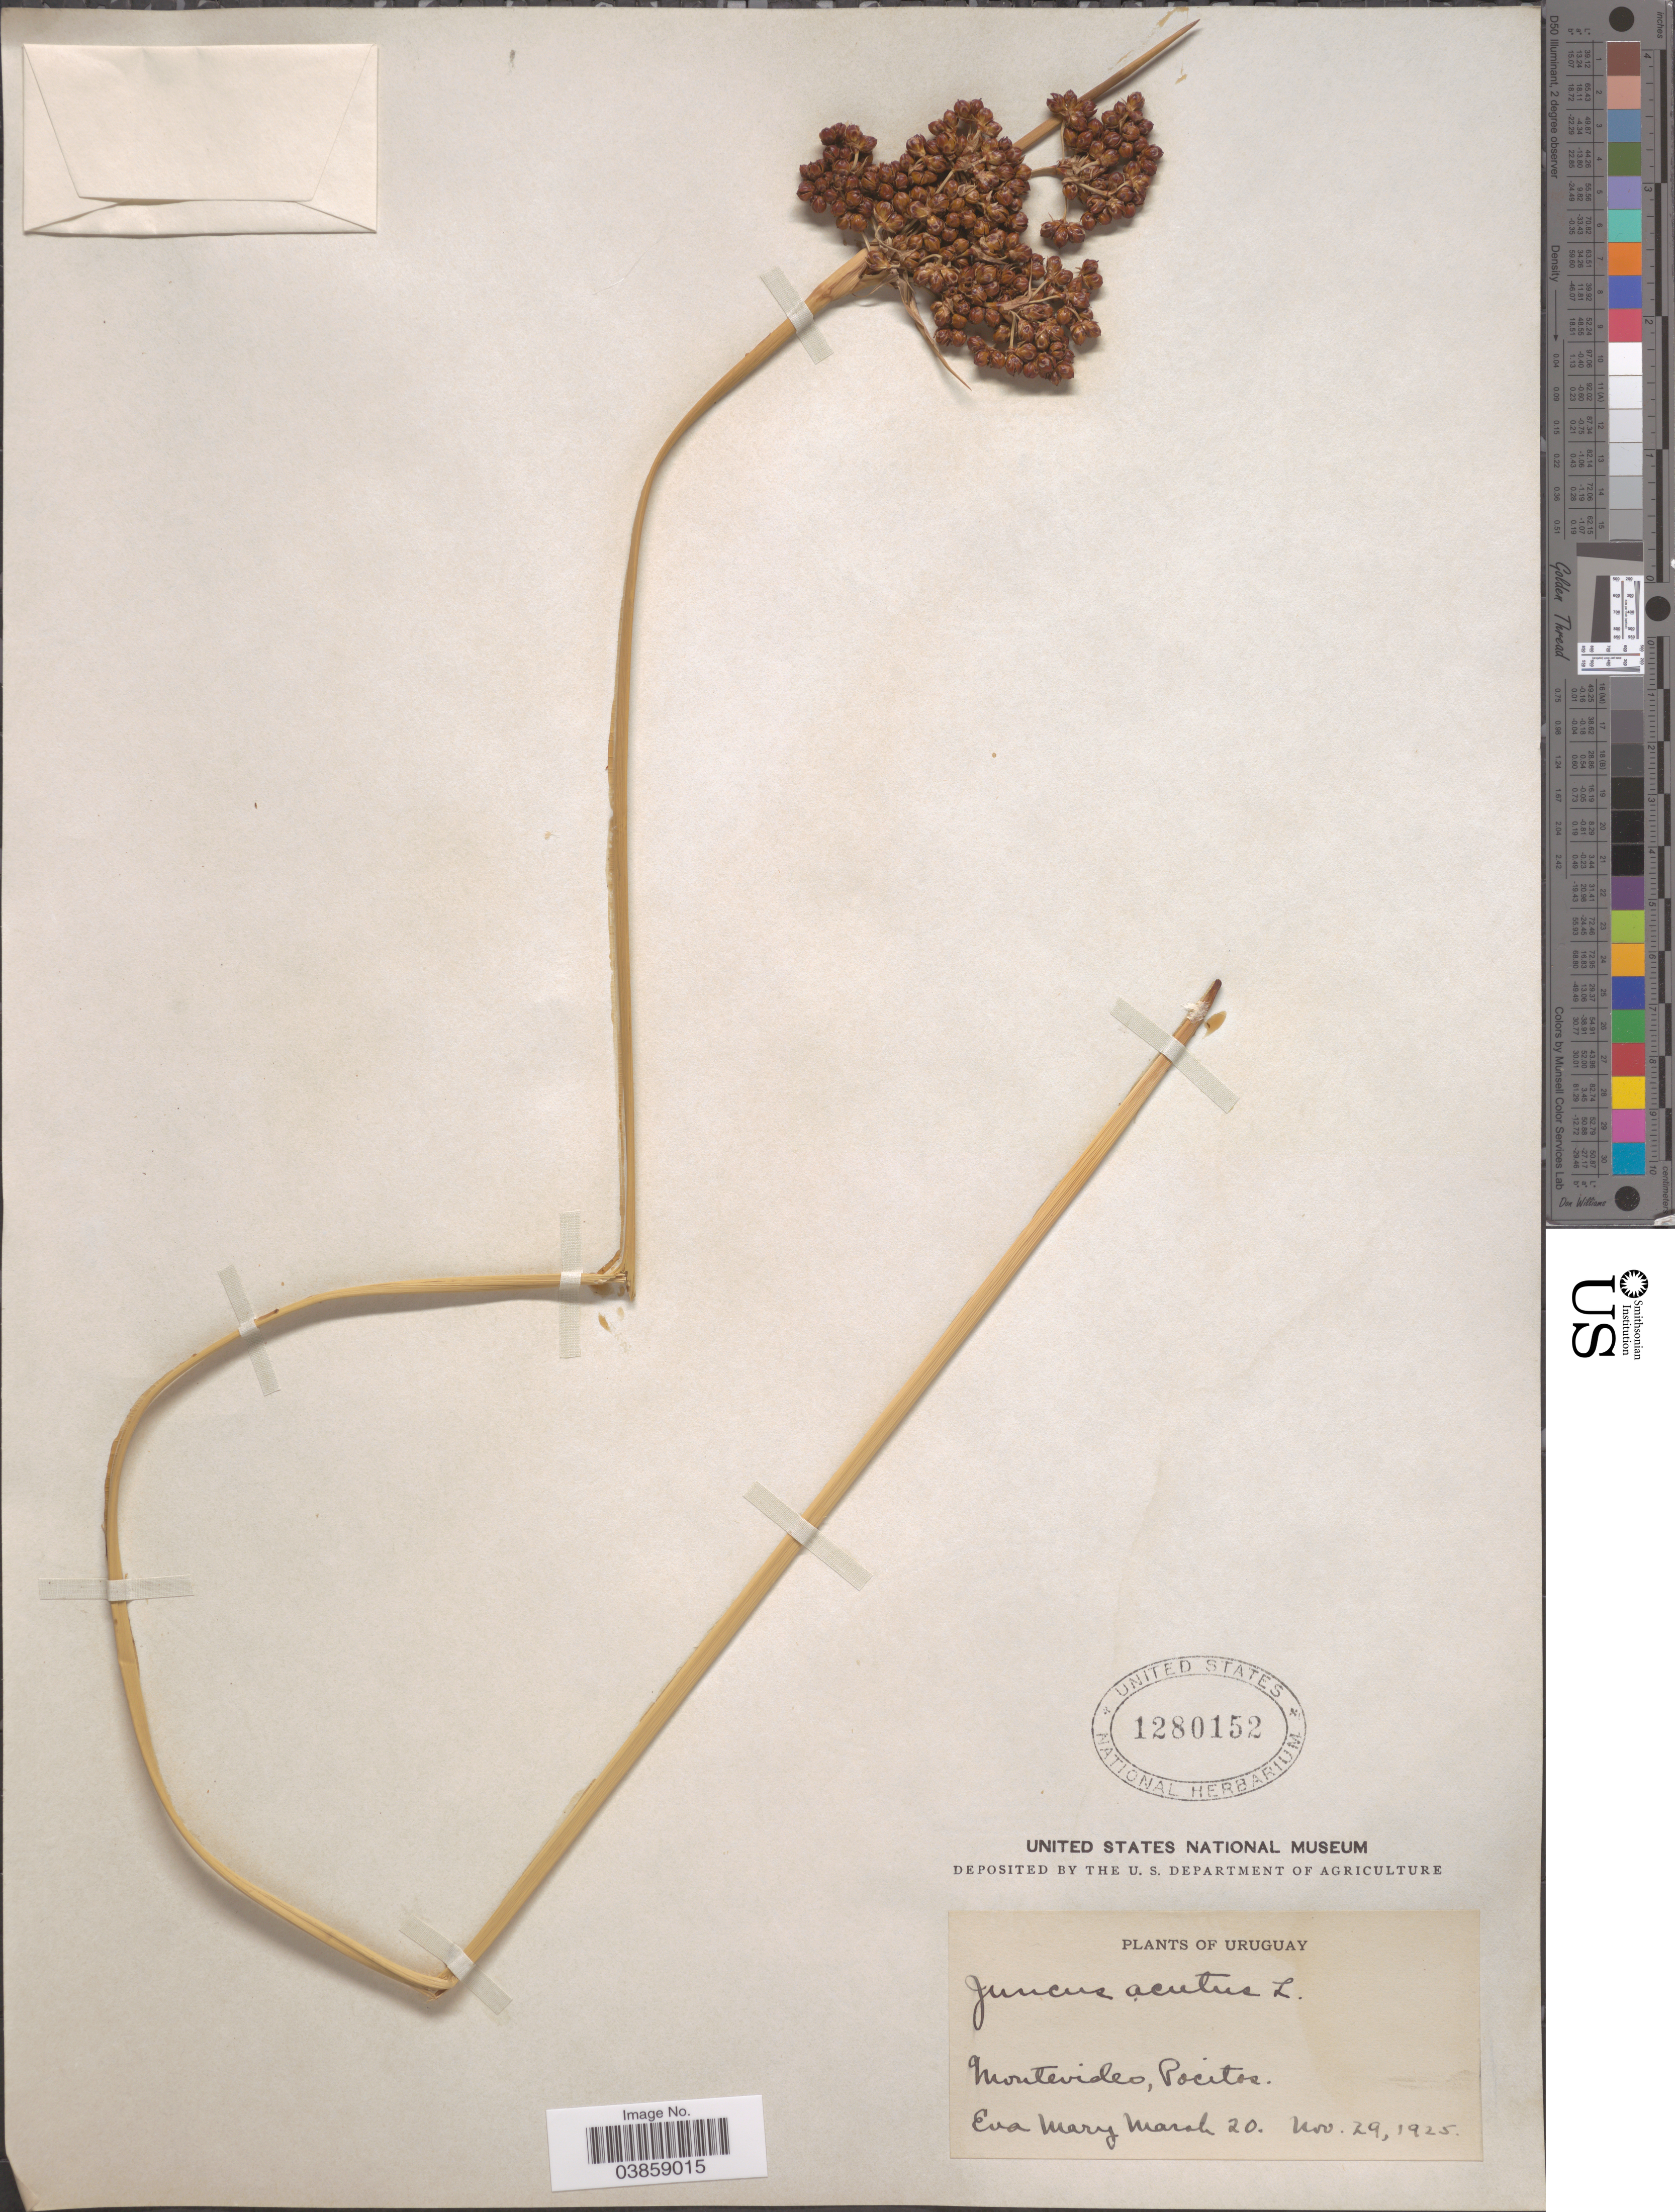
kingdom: Plantae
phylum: Tracheophyta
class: Liliopsida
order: Poales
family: Juncaceae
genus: Juncus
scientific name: Juncus acutus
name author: L.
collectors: E. Marsh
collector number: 20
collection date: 1925-11-29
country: Uruguay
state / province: Montevideo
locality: Pocitos.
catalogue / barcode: US 1280152